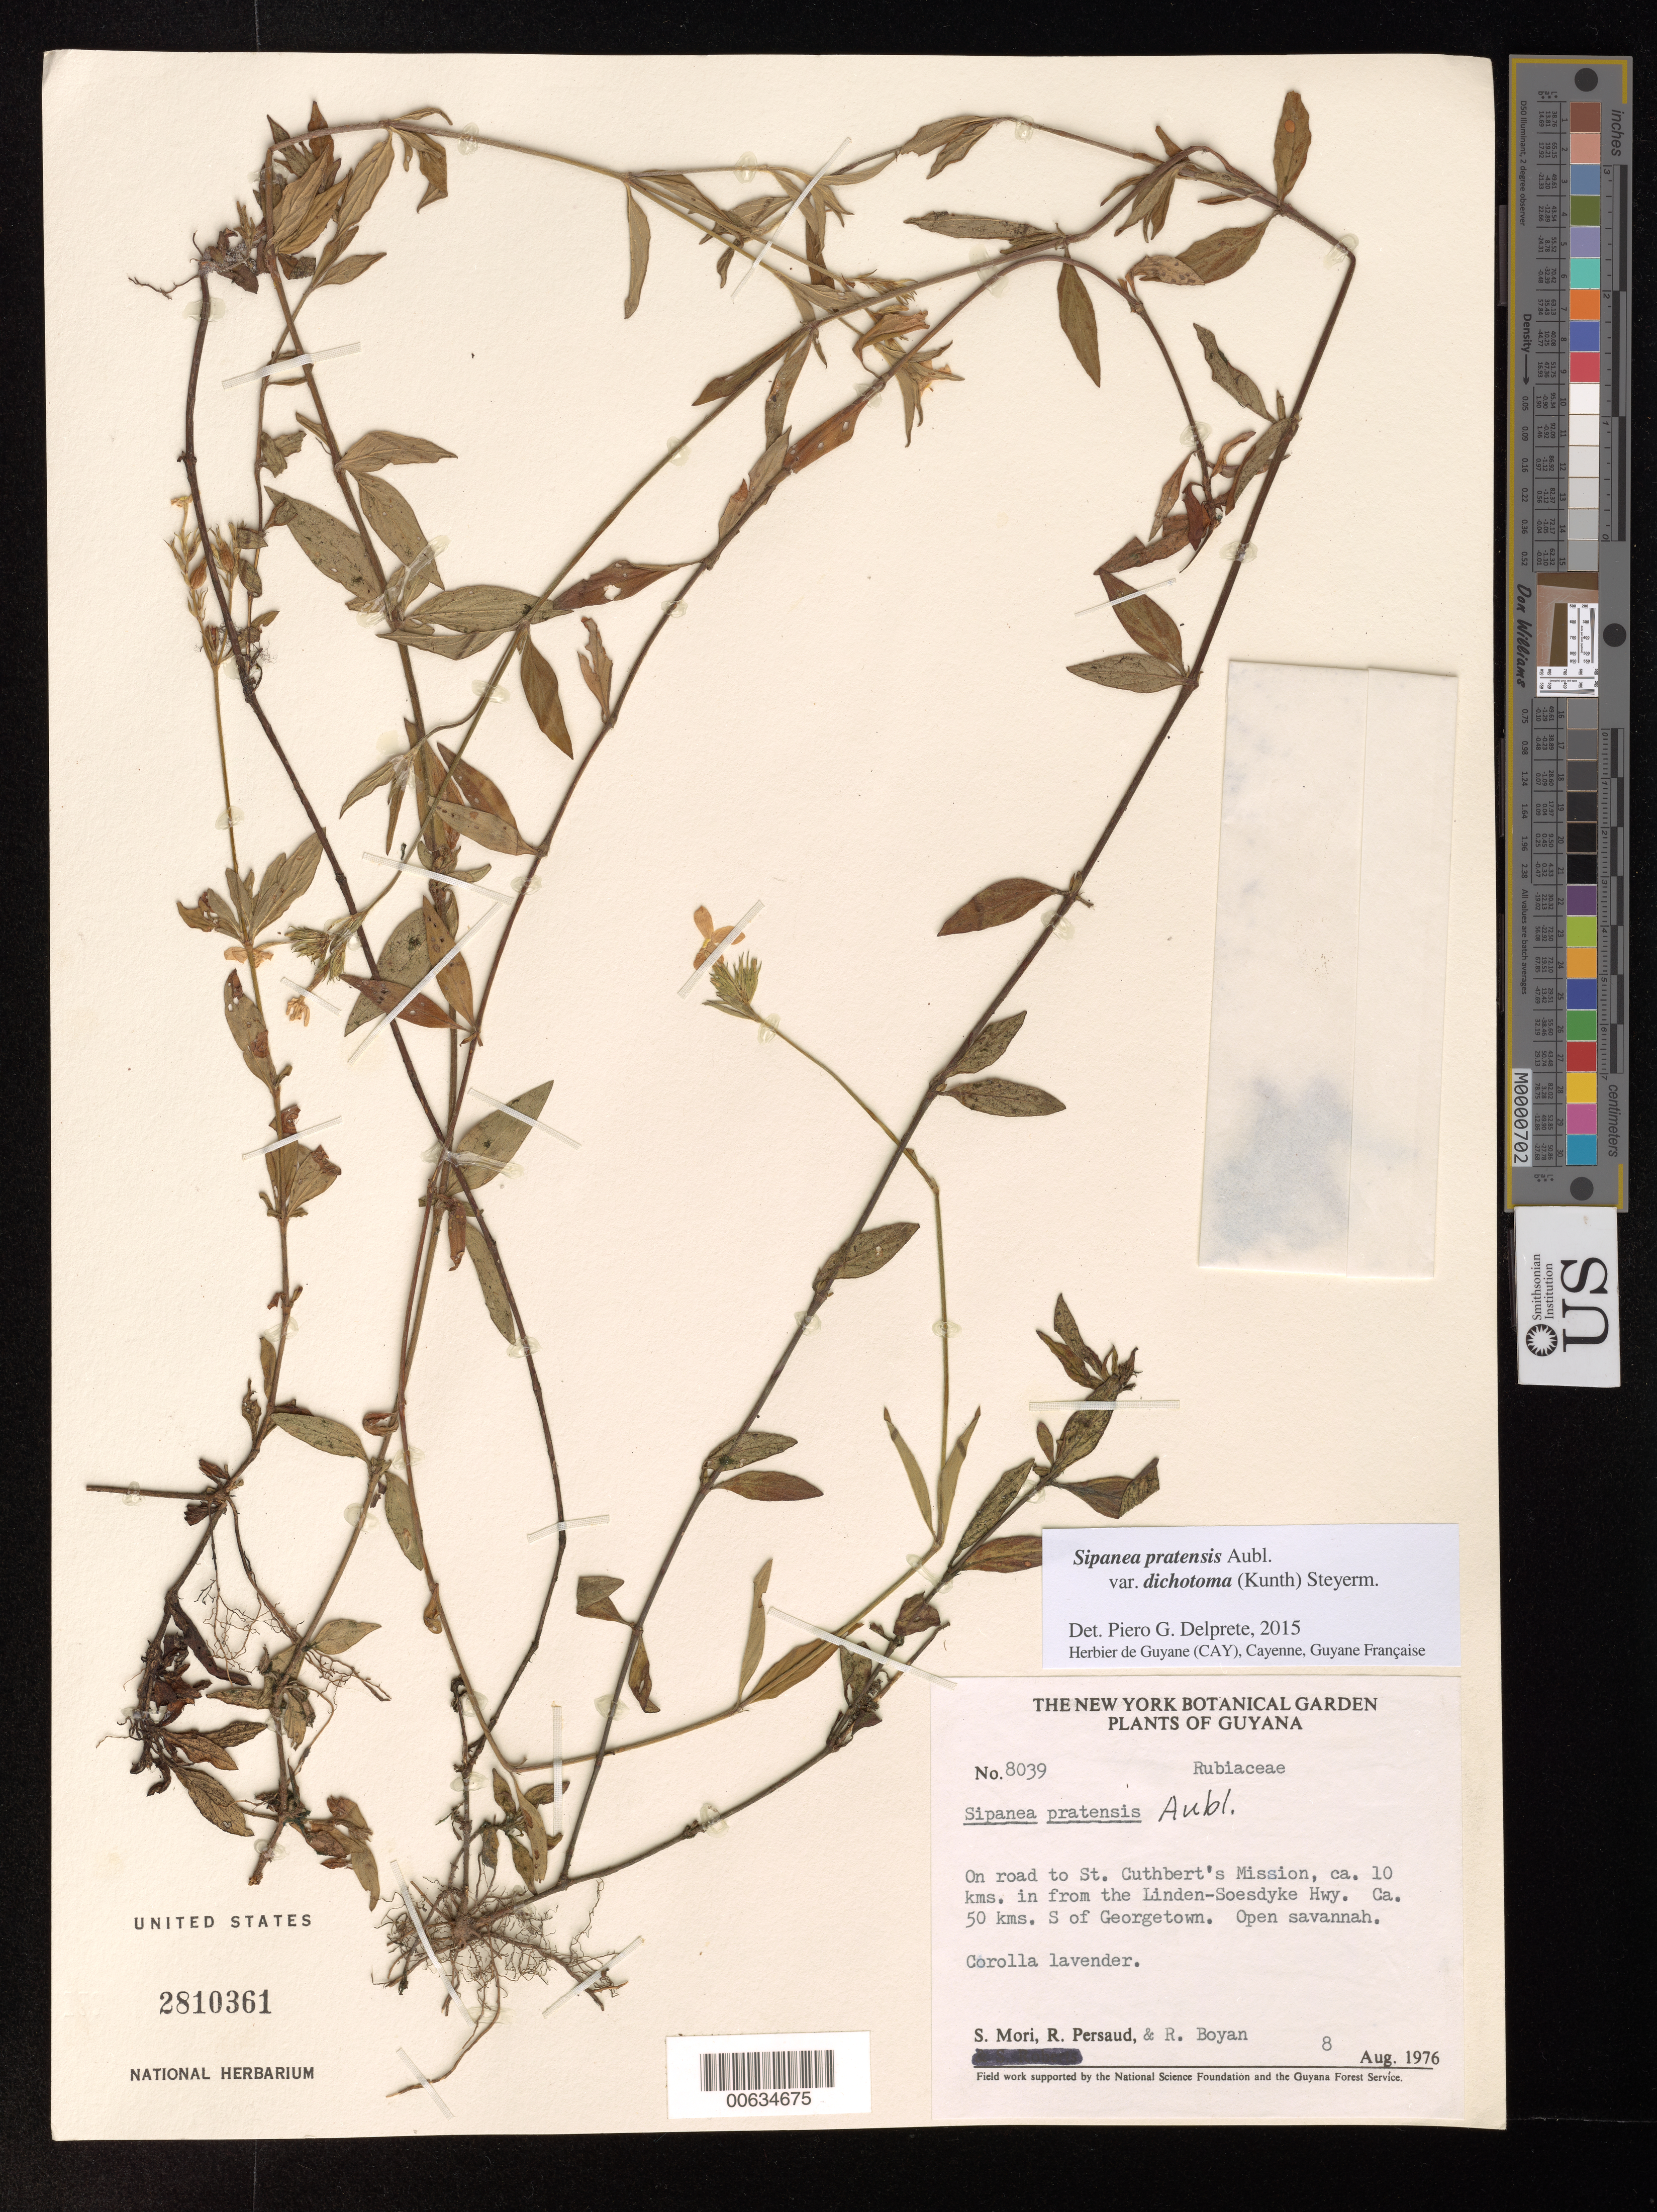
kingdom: Plantae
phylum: Tracheophyta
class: Magnoliopsida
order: Gentianales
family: Rubiaceae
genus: Sipanea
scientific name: Sipanea pratensis var. dichotoma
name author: (Kunth) Steyerm.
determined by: Delprete, P. G., Herb. de Guyane Cay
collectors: S. Mori, R. Persaud & R. Boyan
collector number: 8039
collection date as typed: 8-Aug-76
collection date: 1976-08-08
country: Guyana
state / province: Mahaica-Berbice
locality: St. Cuthbert's Savannah, ca 10 km in from Linden-Soesdyke Hwy., ca. 50 km S of Georgetown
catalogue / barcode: US 2810361